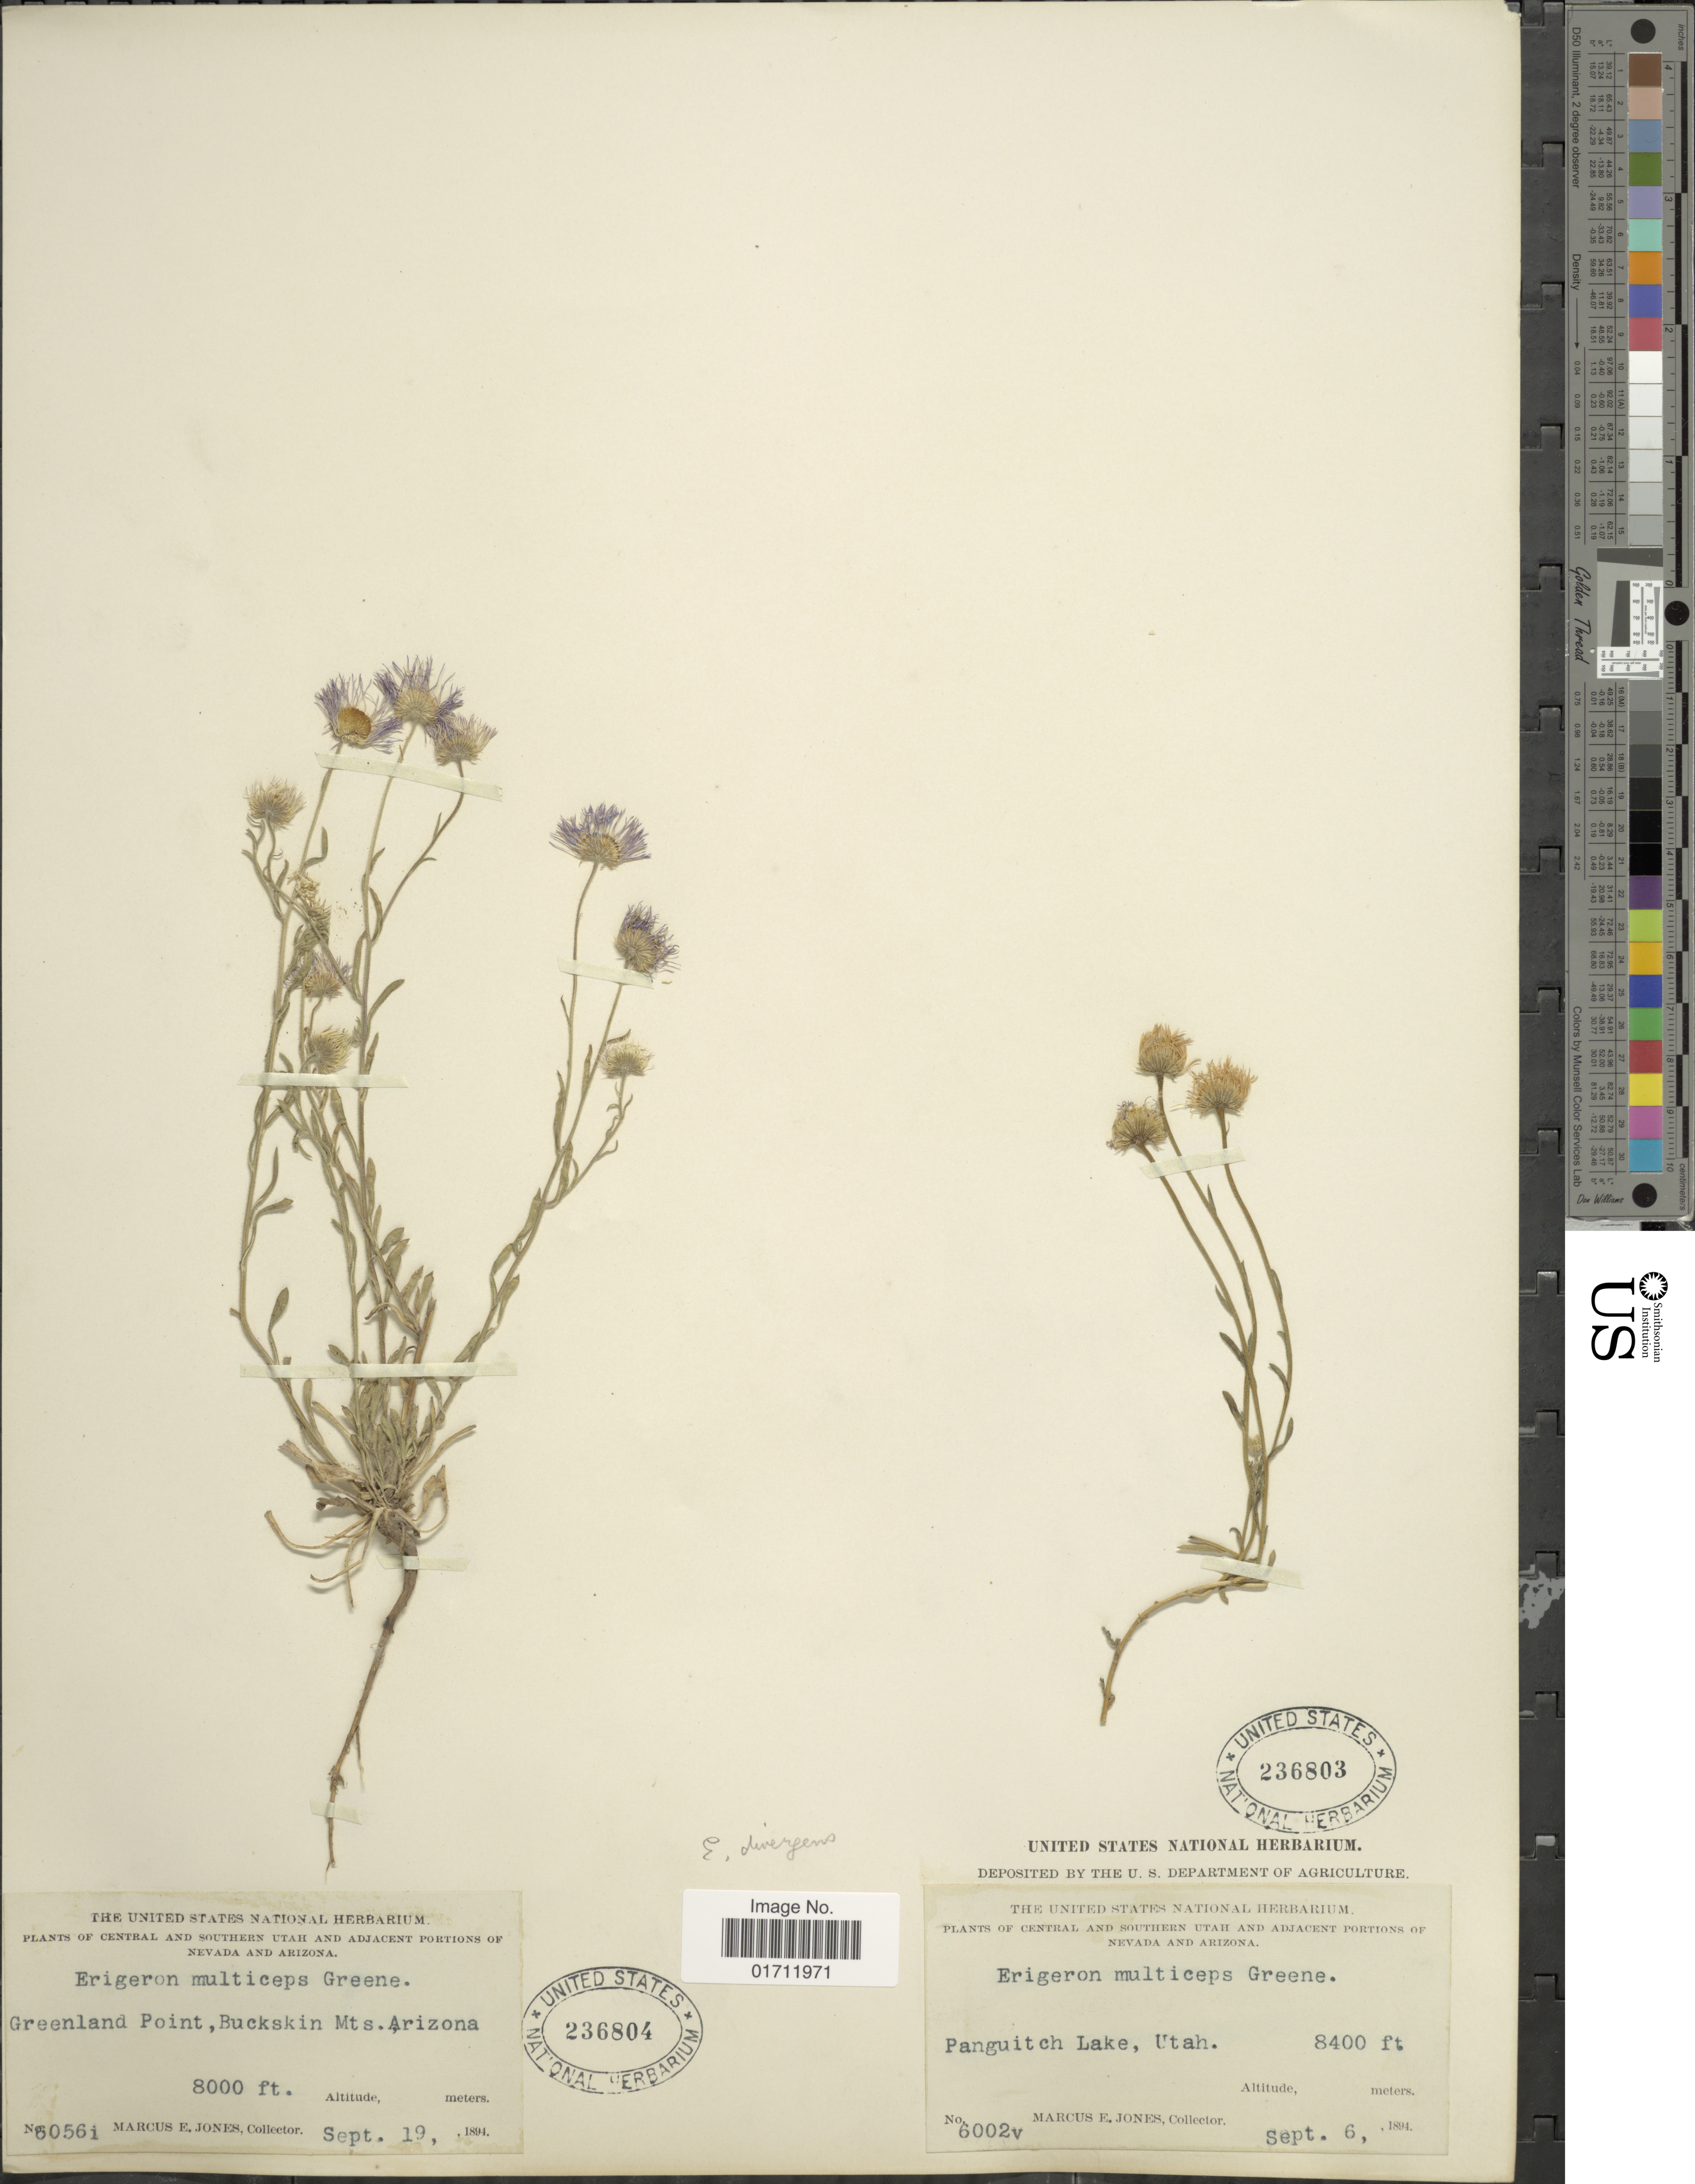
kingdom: Plantae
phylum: Tracheophyta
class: Magnoliopsida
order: Asterales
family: Asteraceae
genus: Erigeron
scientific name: Erigeron divergens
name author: Torr. & A. Gray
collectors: M. E. Jones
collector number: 6056i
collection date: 1894-09-19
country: United States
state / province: Arizona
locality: Greenland Point, Bucksin Mts. Arizona.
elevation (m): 2438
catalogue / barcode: US 236804